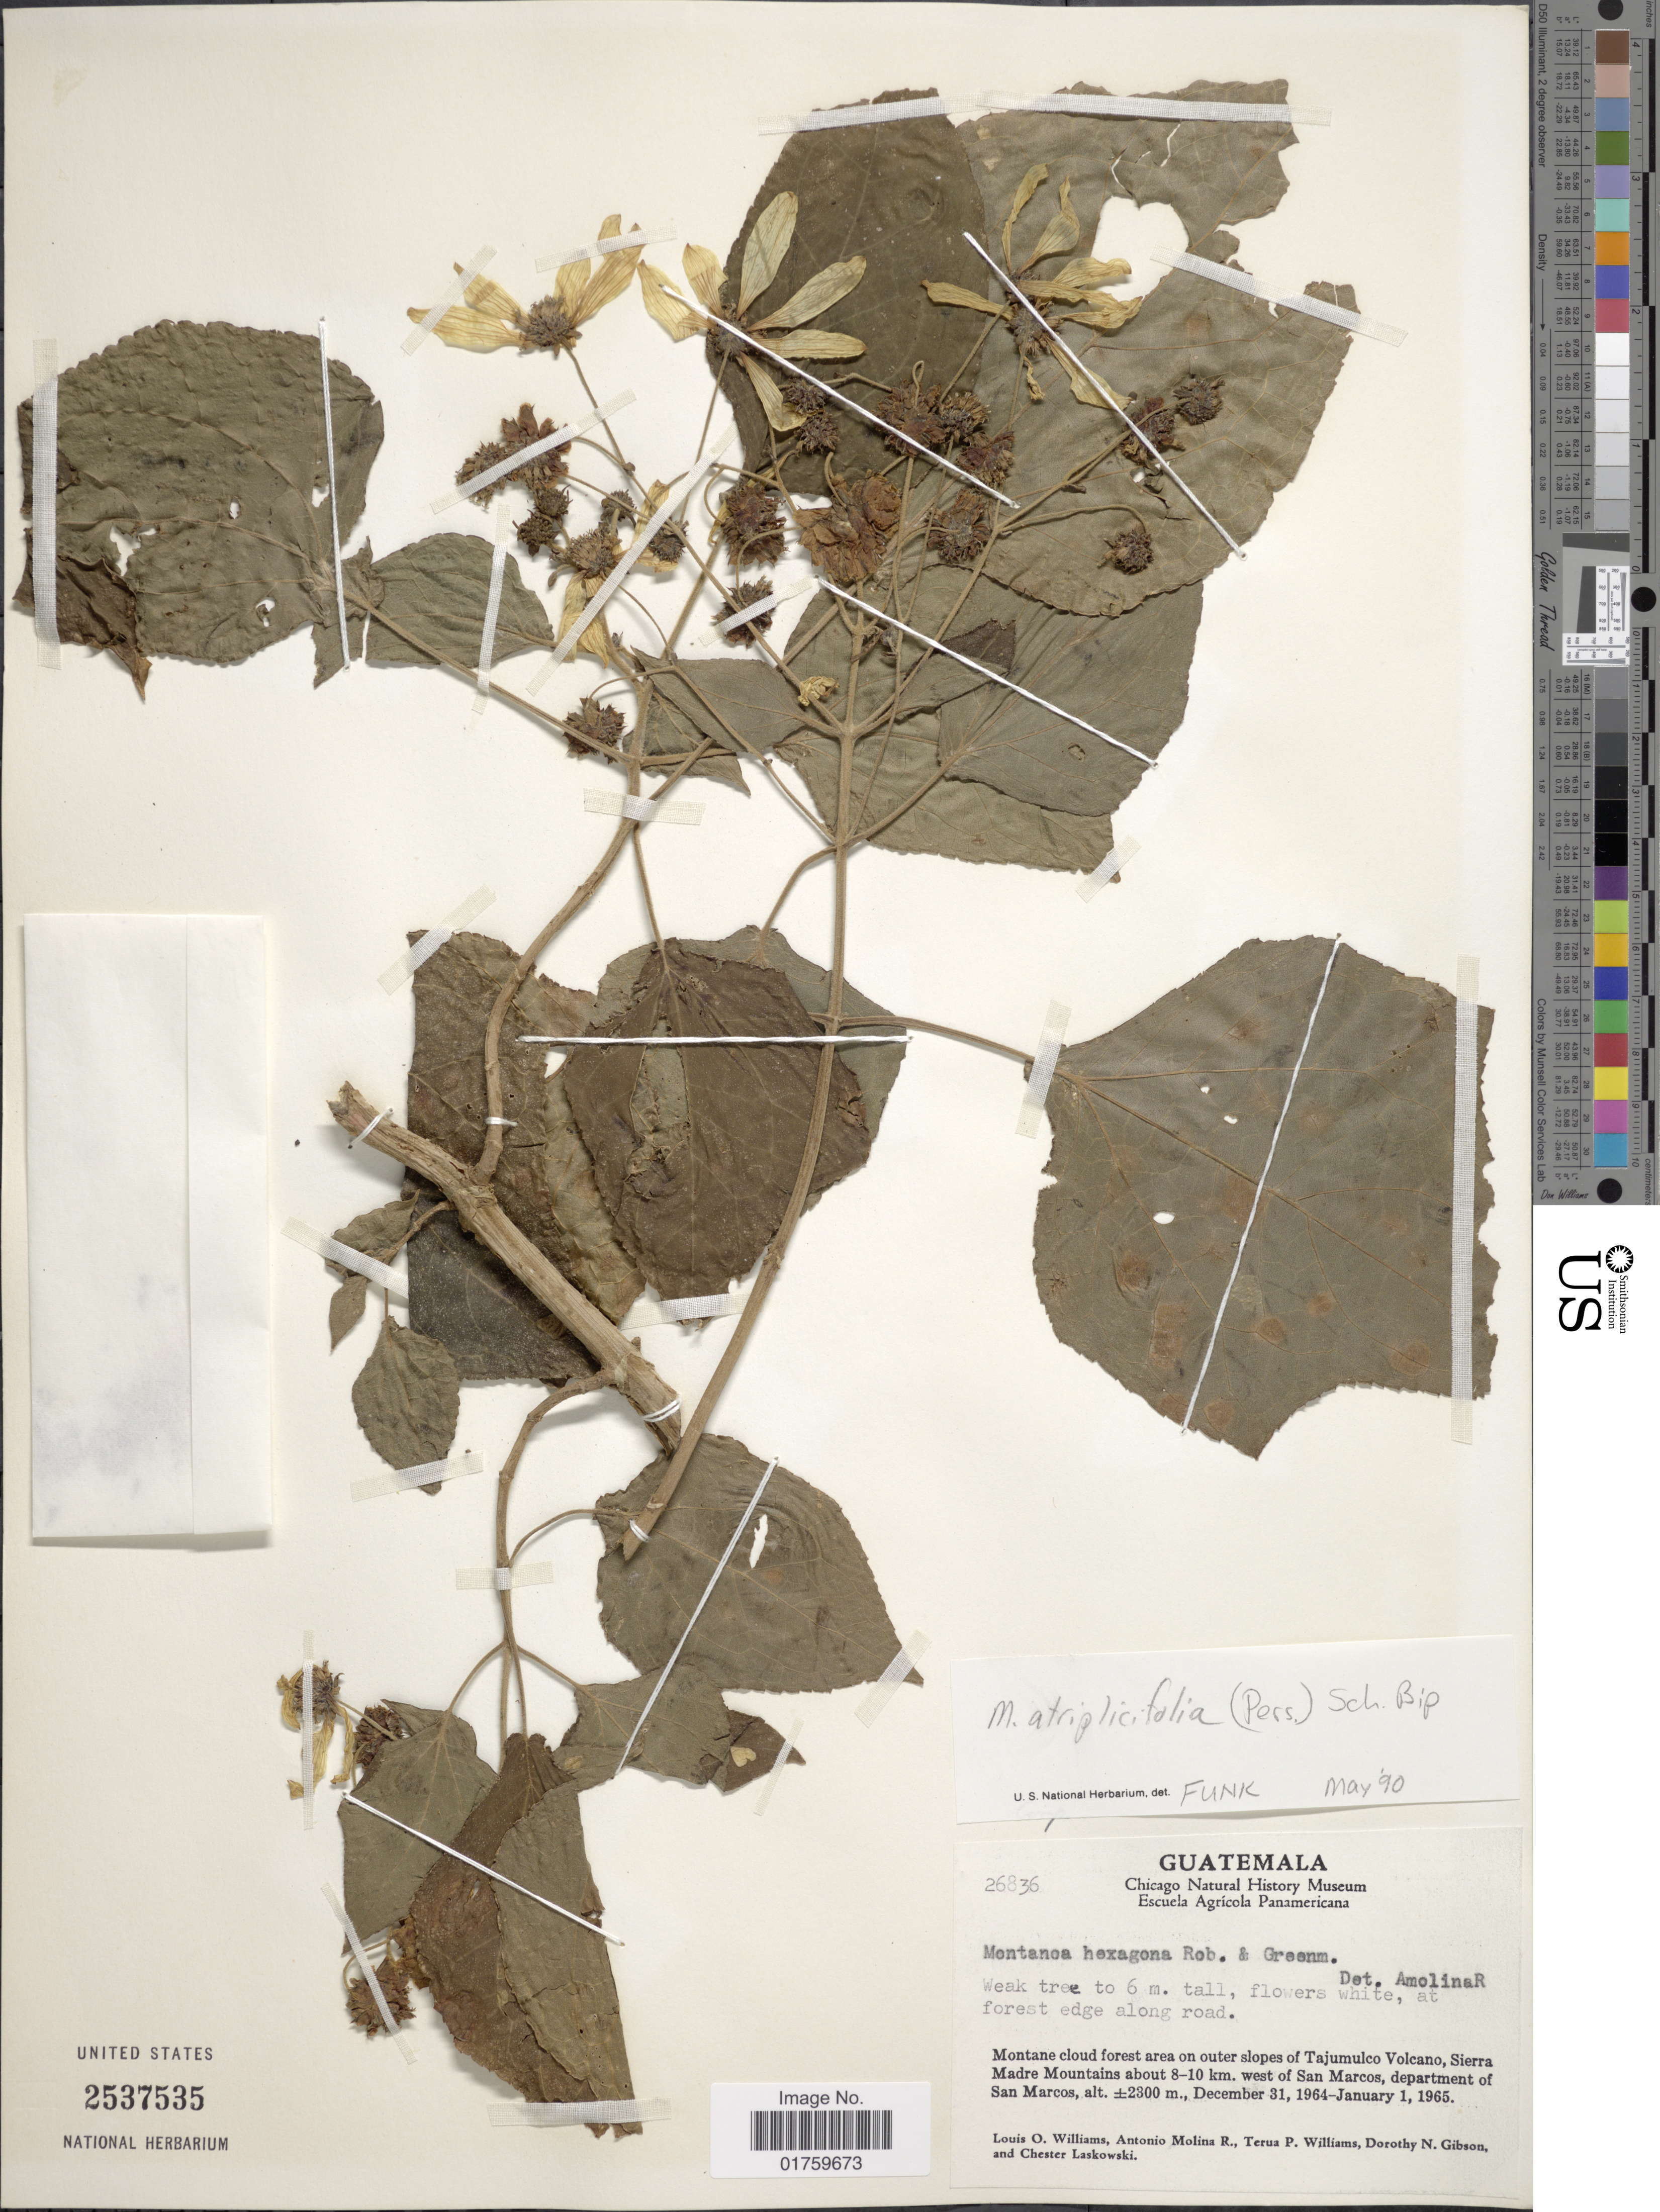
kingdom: Plantae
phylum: Tracheophyta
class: Magnoliopsida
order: Asterales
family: Asteraceae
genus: Montanoa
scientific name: Montanoa atriplicifolia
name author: (Pers.) Sch. Bip.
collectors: L. O. Williams, A. Molina R., T. P. Williams, D. N. Gibson & C. Laskowski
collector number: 26836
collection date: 1964-12-31/1965-01-01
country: Guatemala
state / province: San Marcos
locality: At forest edge along road, montane cloud forest area on outer slopes of Tajumulco Volcano, Sierra Madre Mountains about 8-10km. west of San Marcos.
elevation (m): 2300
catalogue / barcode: US 2537535